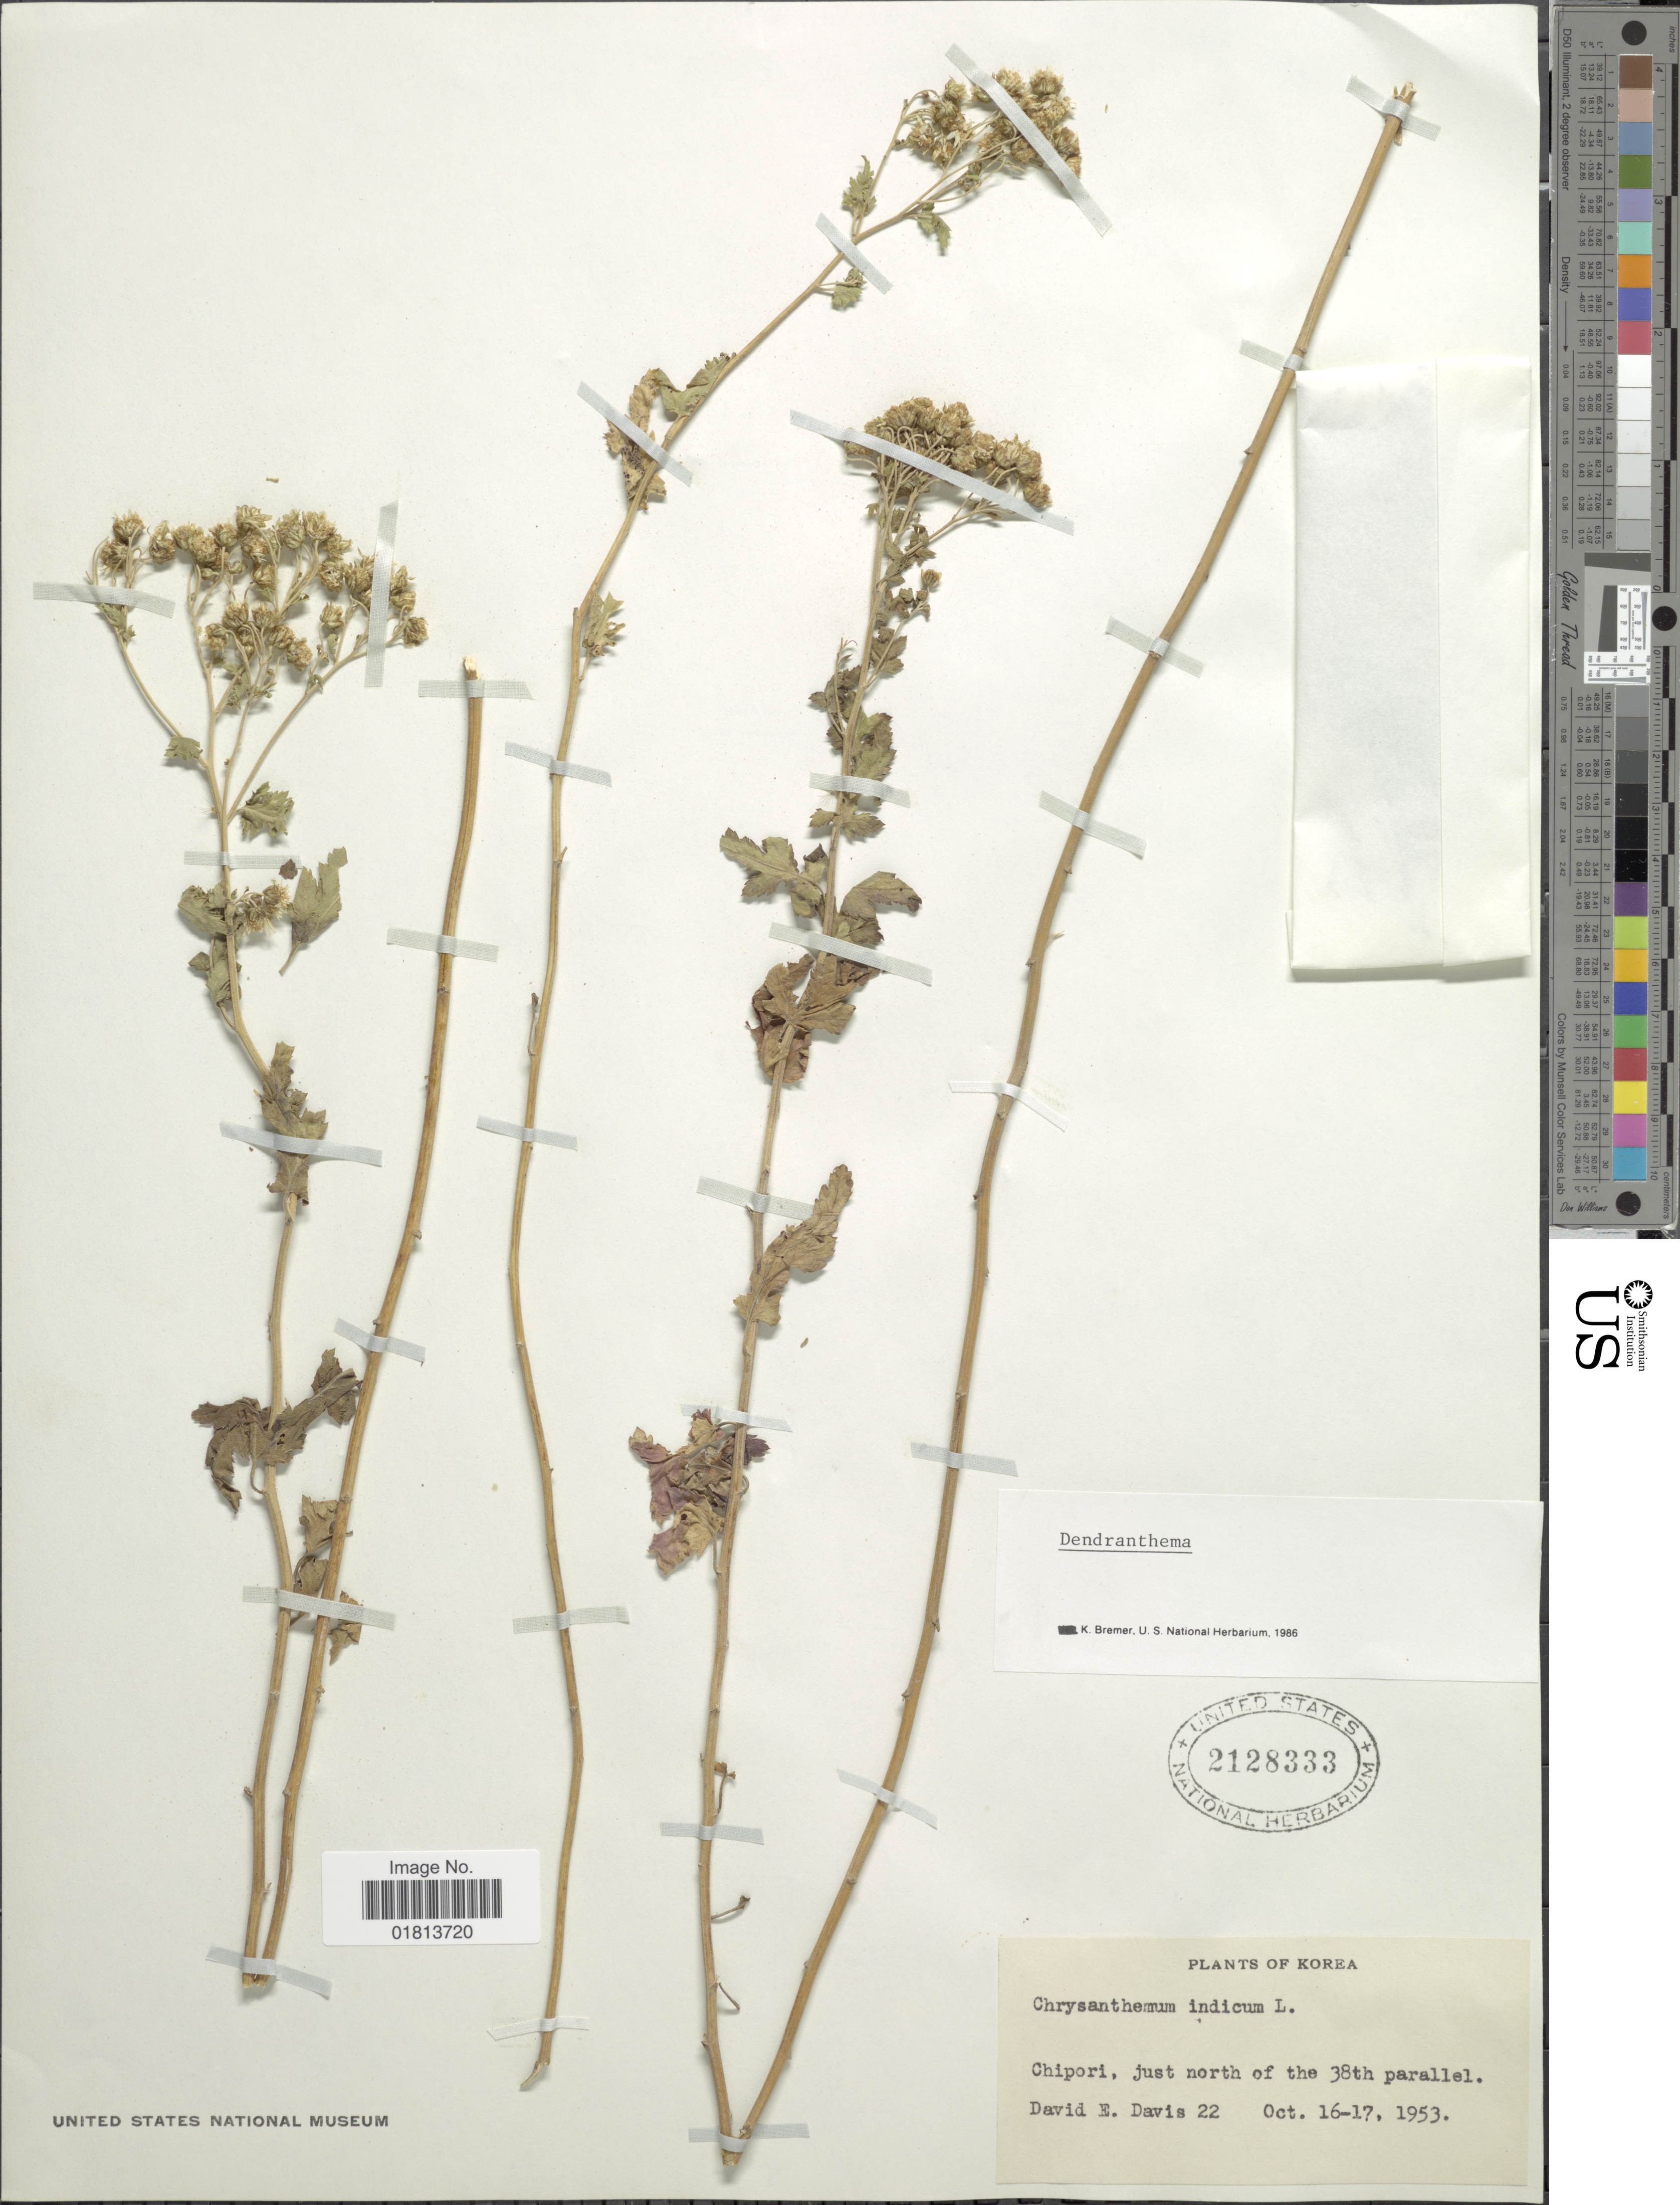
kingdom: Plantae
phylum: Tracheophyta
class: Magnoliopsida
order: Asterales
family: Asteraceae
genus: Dendranthema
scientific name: Dendranthema indicum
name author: (L.) Des Moul.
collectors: D. Davis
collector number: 22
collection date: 1953-10-16/1953-10-17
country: South Korea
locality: Korea, Chipori, just north of the 38th parallel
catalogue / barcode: US 2128333